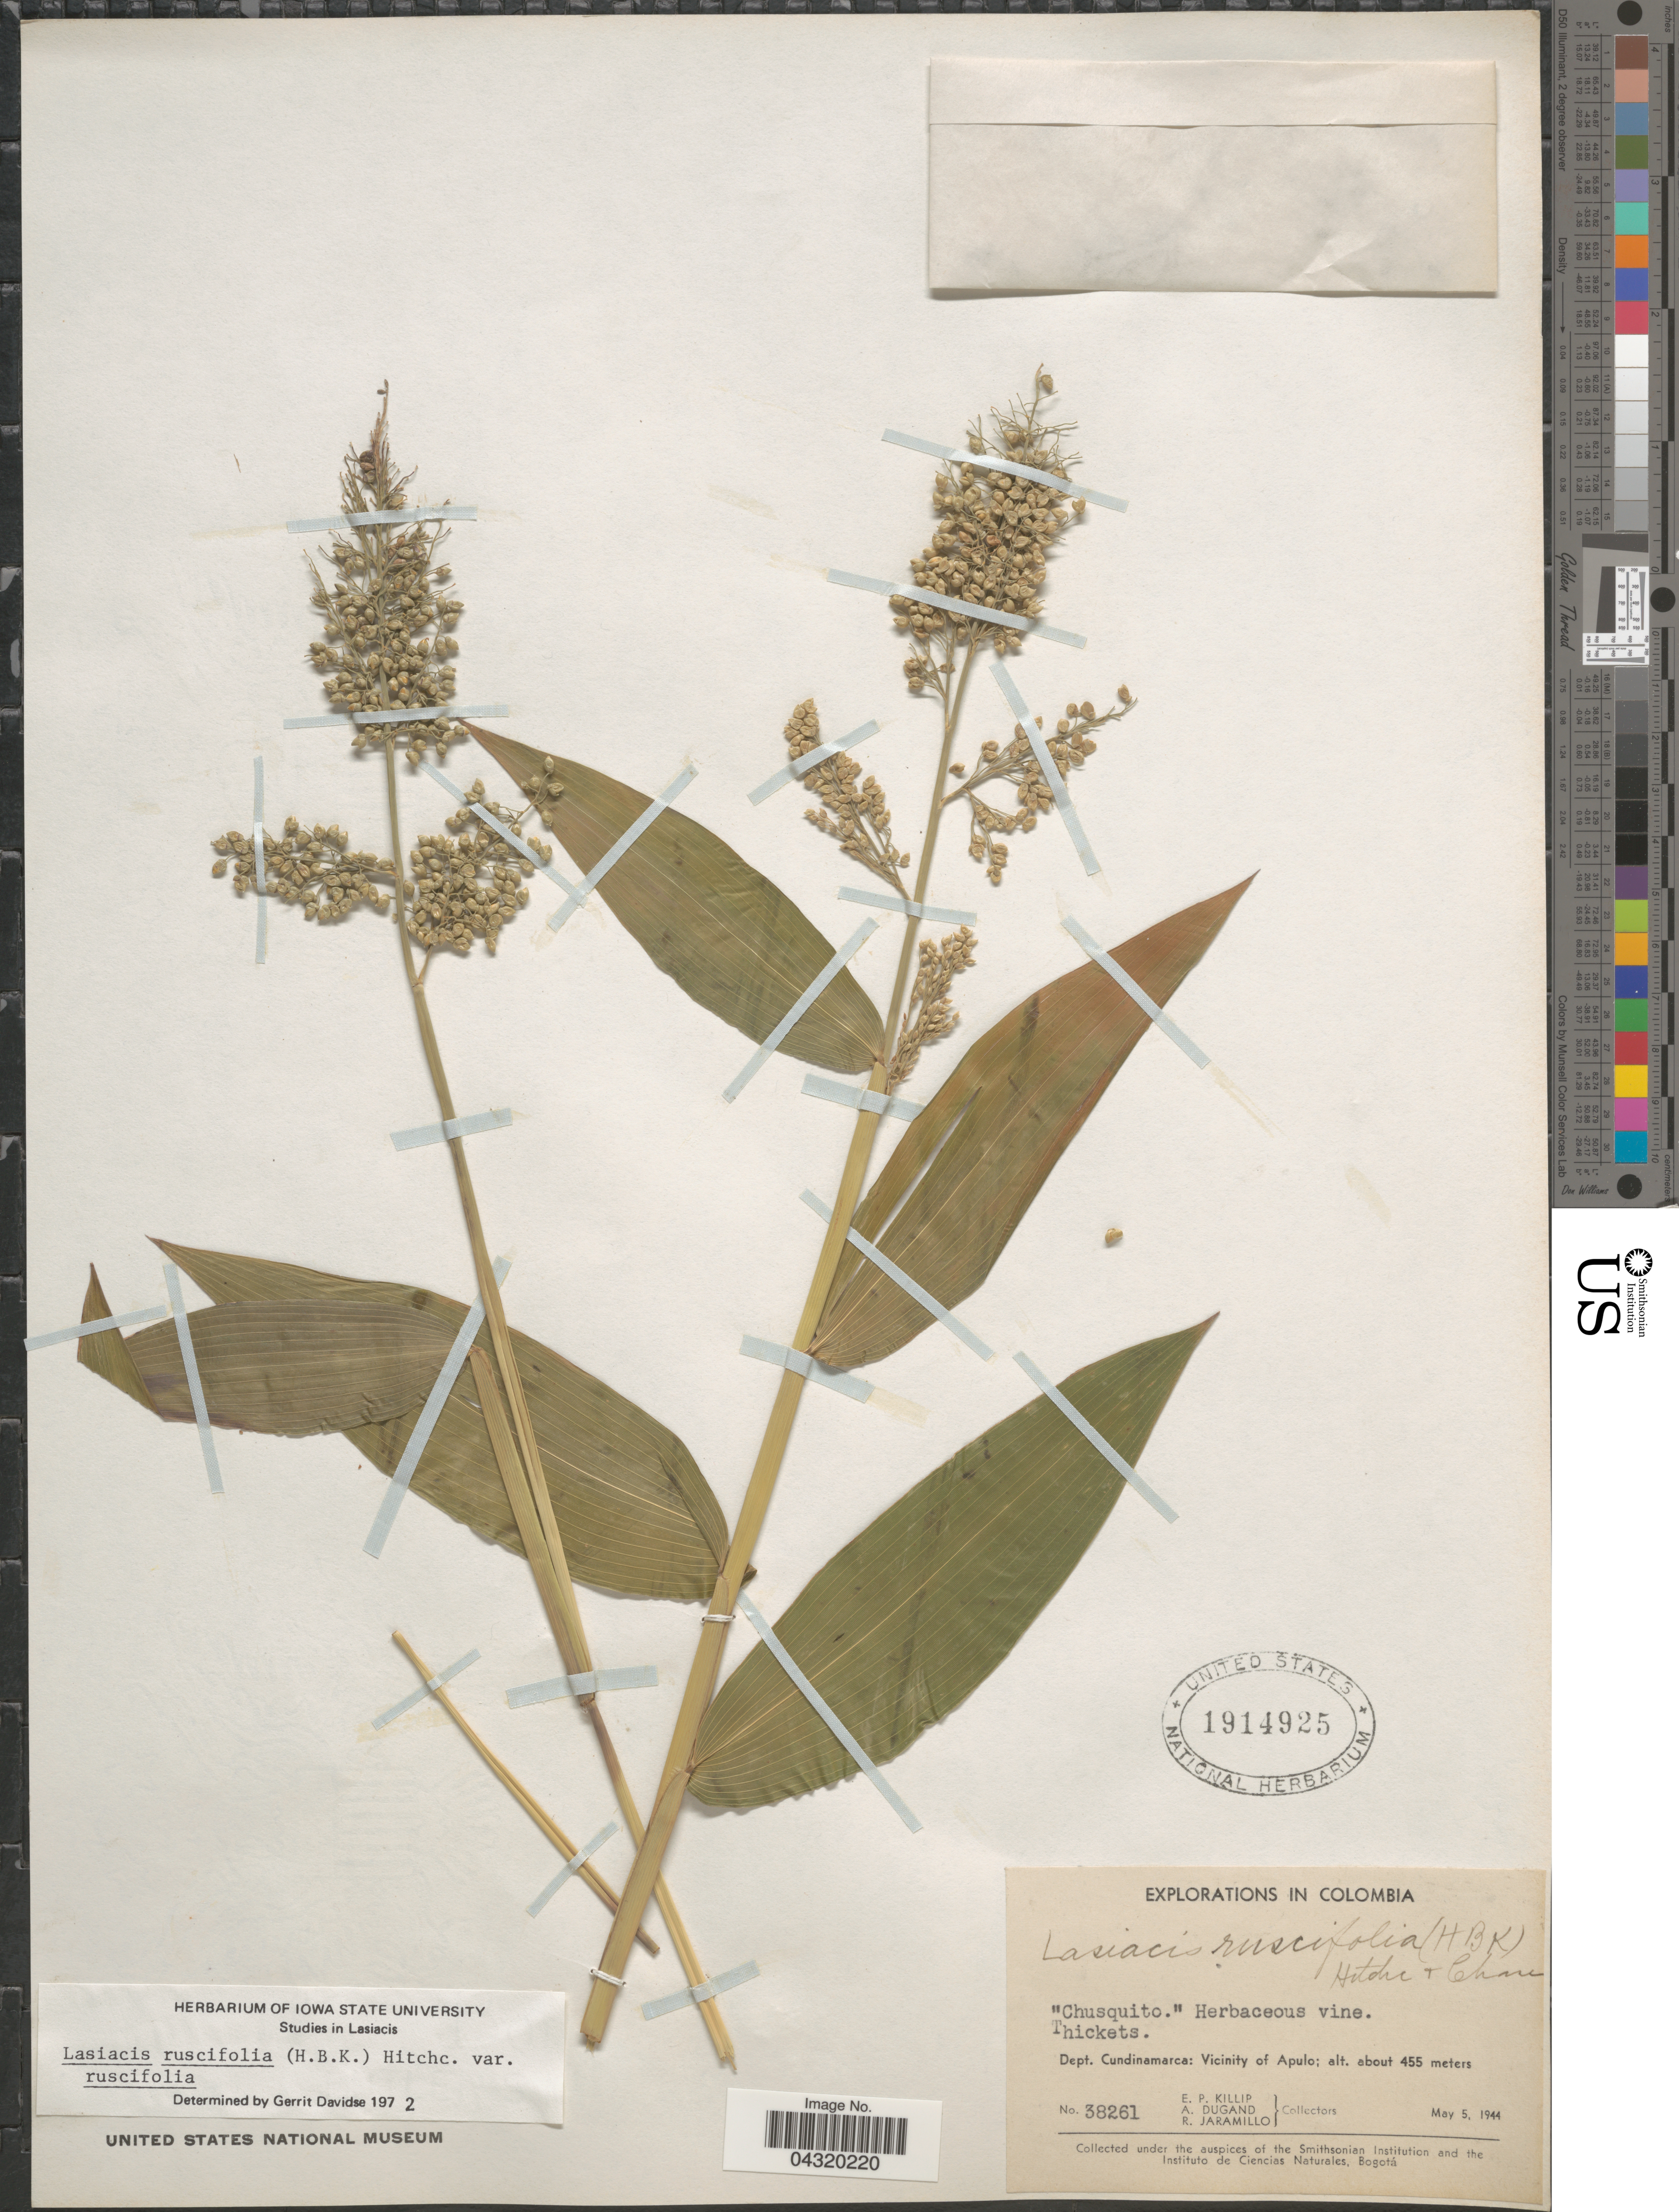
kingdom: Plantae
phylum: Tracheophyta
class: Liliopsida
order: Poales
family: Poaceae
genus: Lasiacis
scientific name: Lasiacis ruscifolia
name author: (Kunth) Hitchc.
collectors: E. P. Killip, A. Dugand & R. Jaramillo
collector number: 38261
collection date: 1944-05-05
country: Colombia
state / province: Cundinamarca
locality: Explorations in Columbia. Dept. Cundinamarca: Vicinity of Apulo.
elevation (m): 455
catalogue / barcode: US 1914925